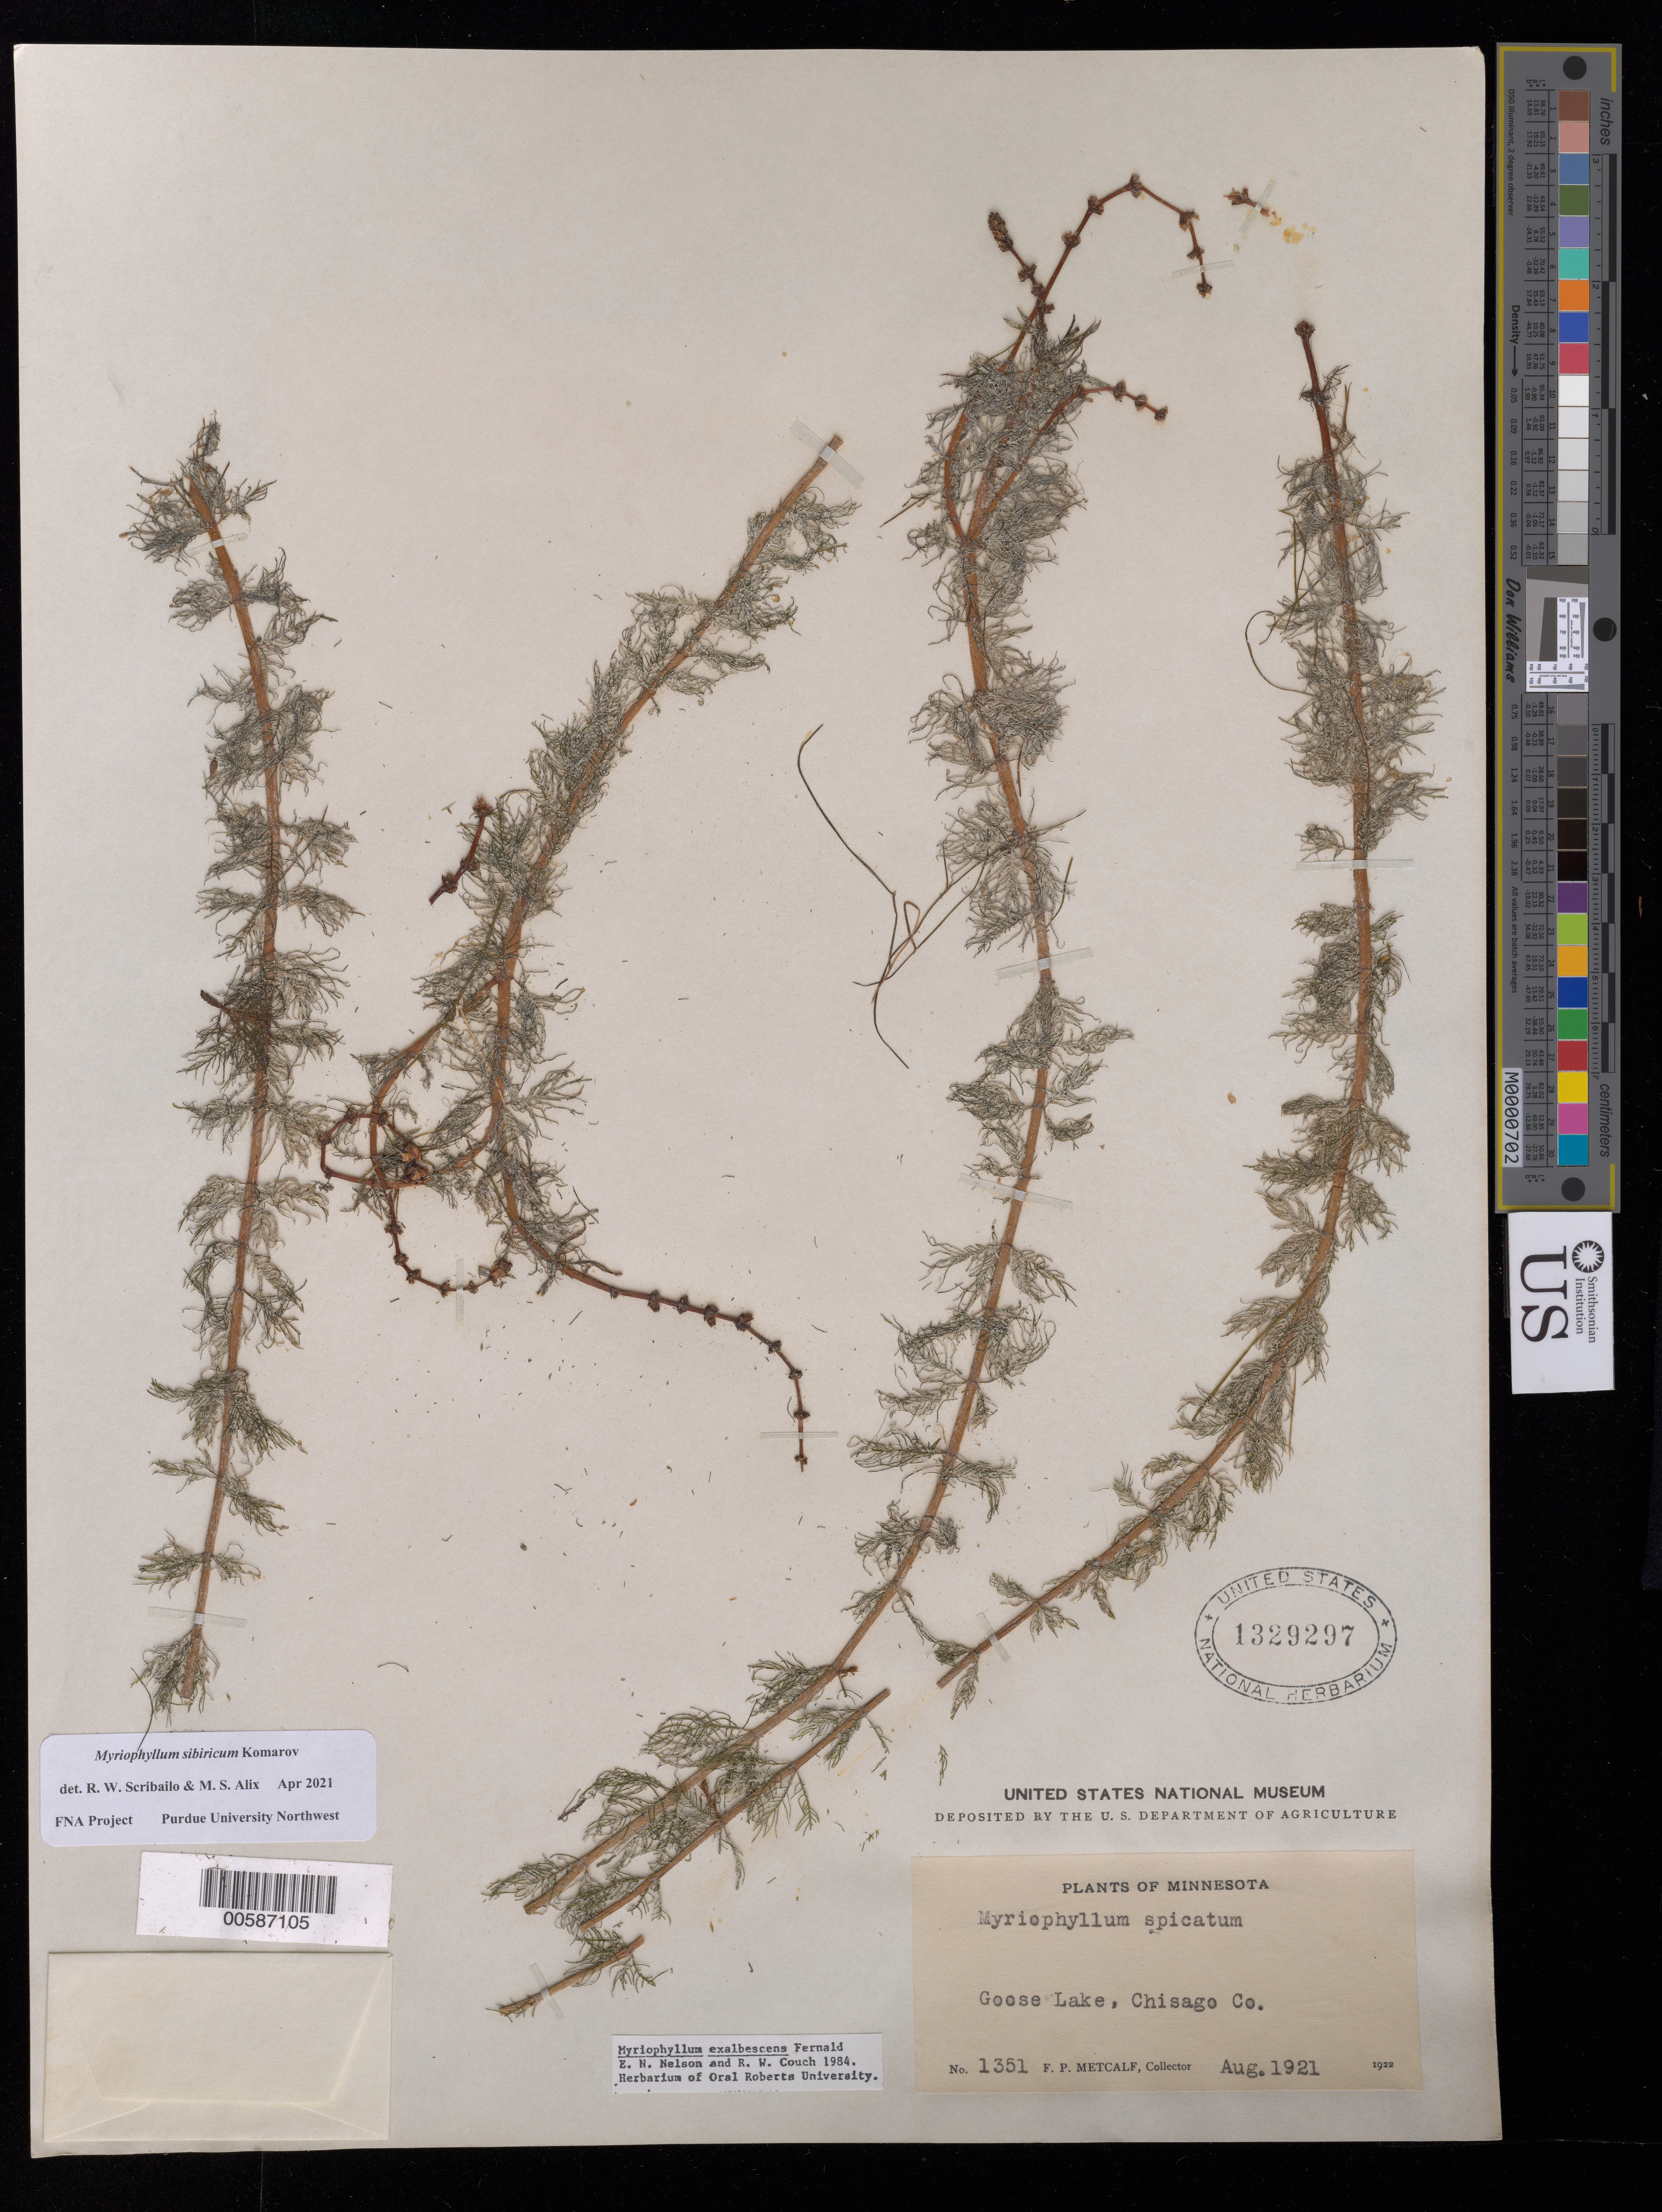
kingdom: Plantae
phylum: Tracheophyta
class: Magnoliopsida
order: Saxifragales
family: Haloragaceae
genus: Myriophyllum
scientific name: Myriophyllum sibiricum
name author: Kom.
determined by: Scribailo, R. W.; Alix, M. S.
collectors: F. P. Metcalf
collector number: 1351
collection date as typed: Aug 1921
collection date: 1921-08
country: United States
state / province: Minnesota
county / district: Chisago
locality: Goose Lake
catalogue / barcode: US 1329297